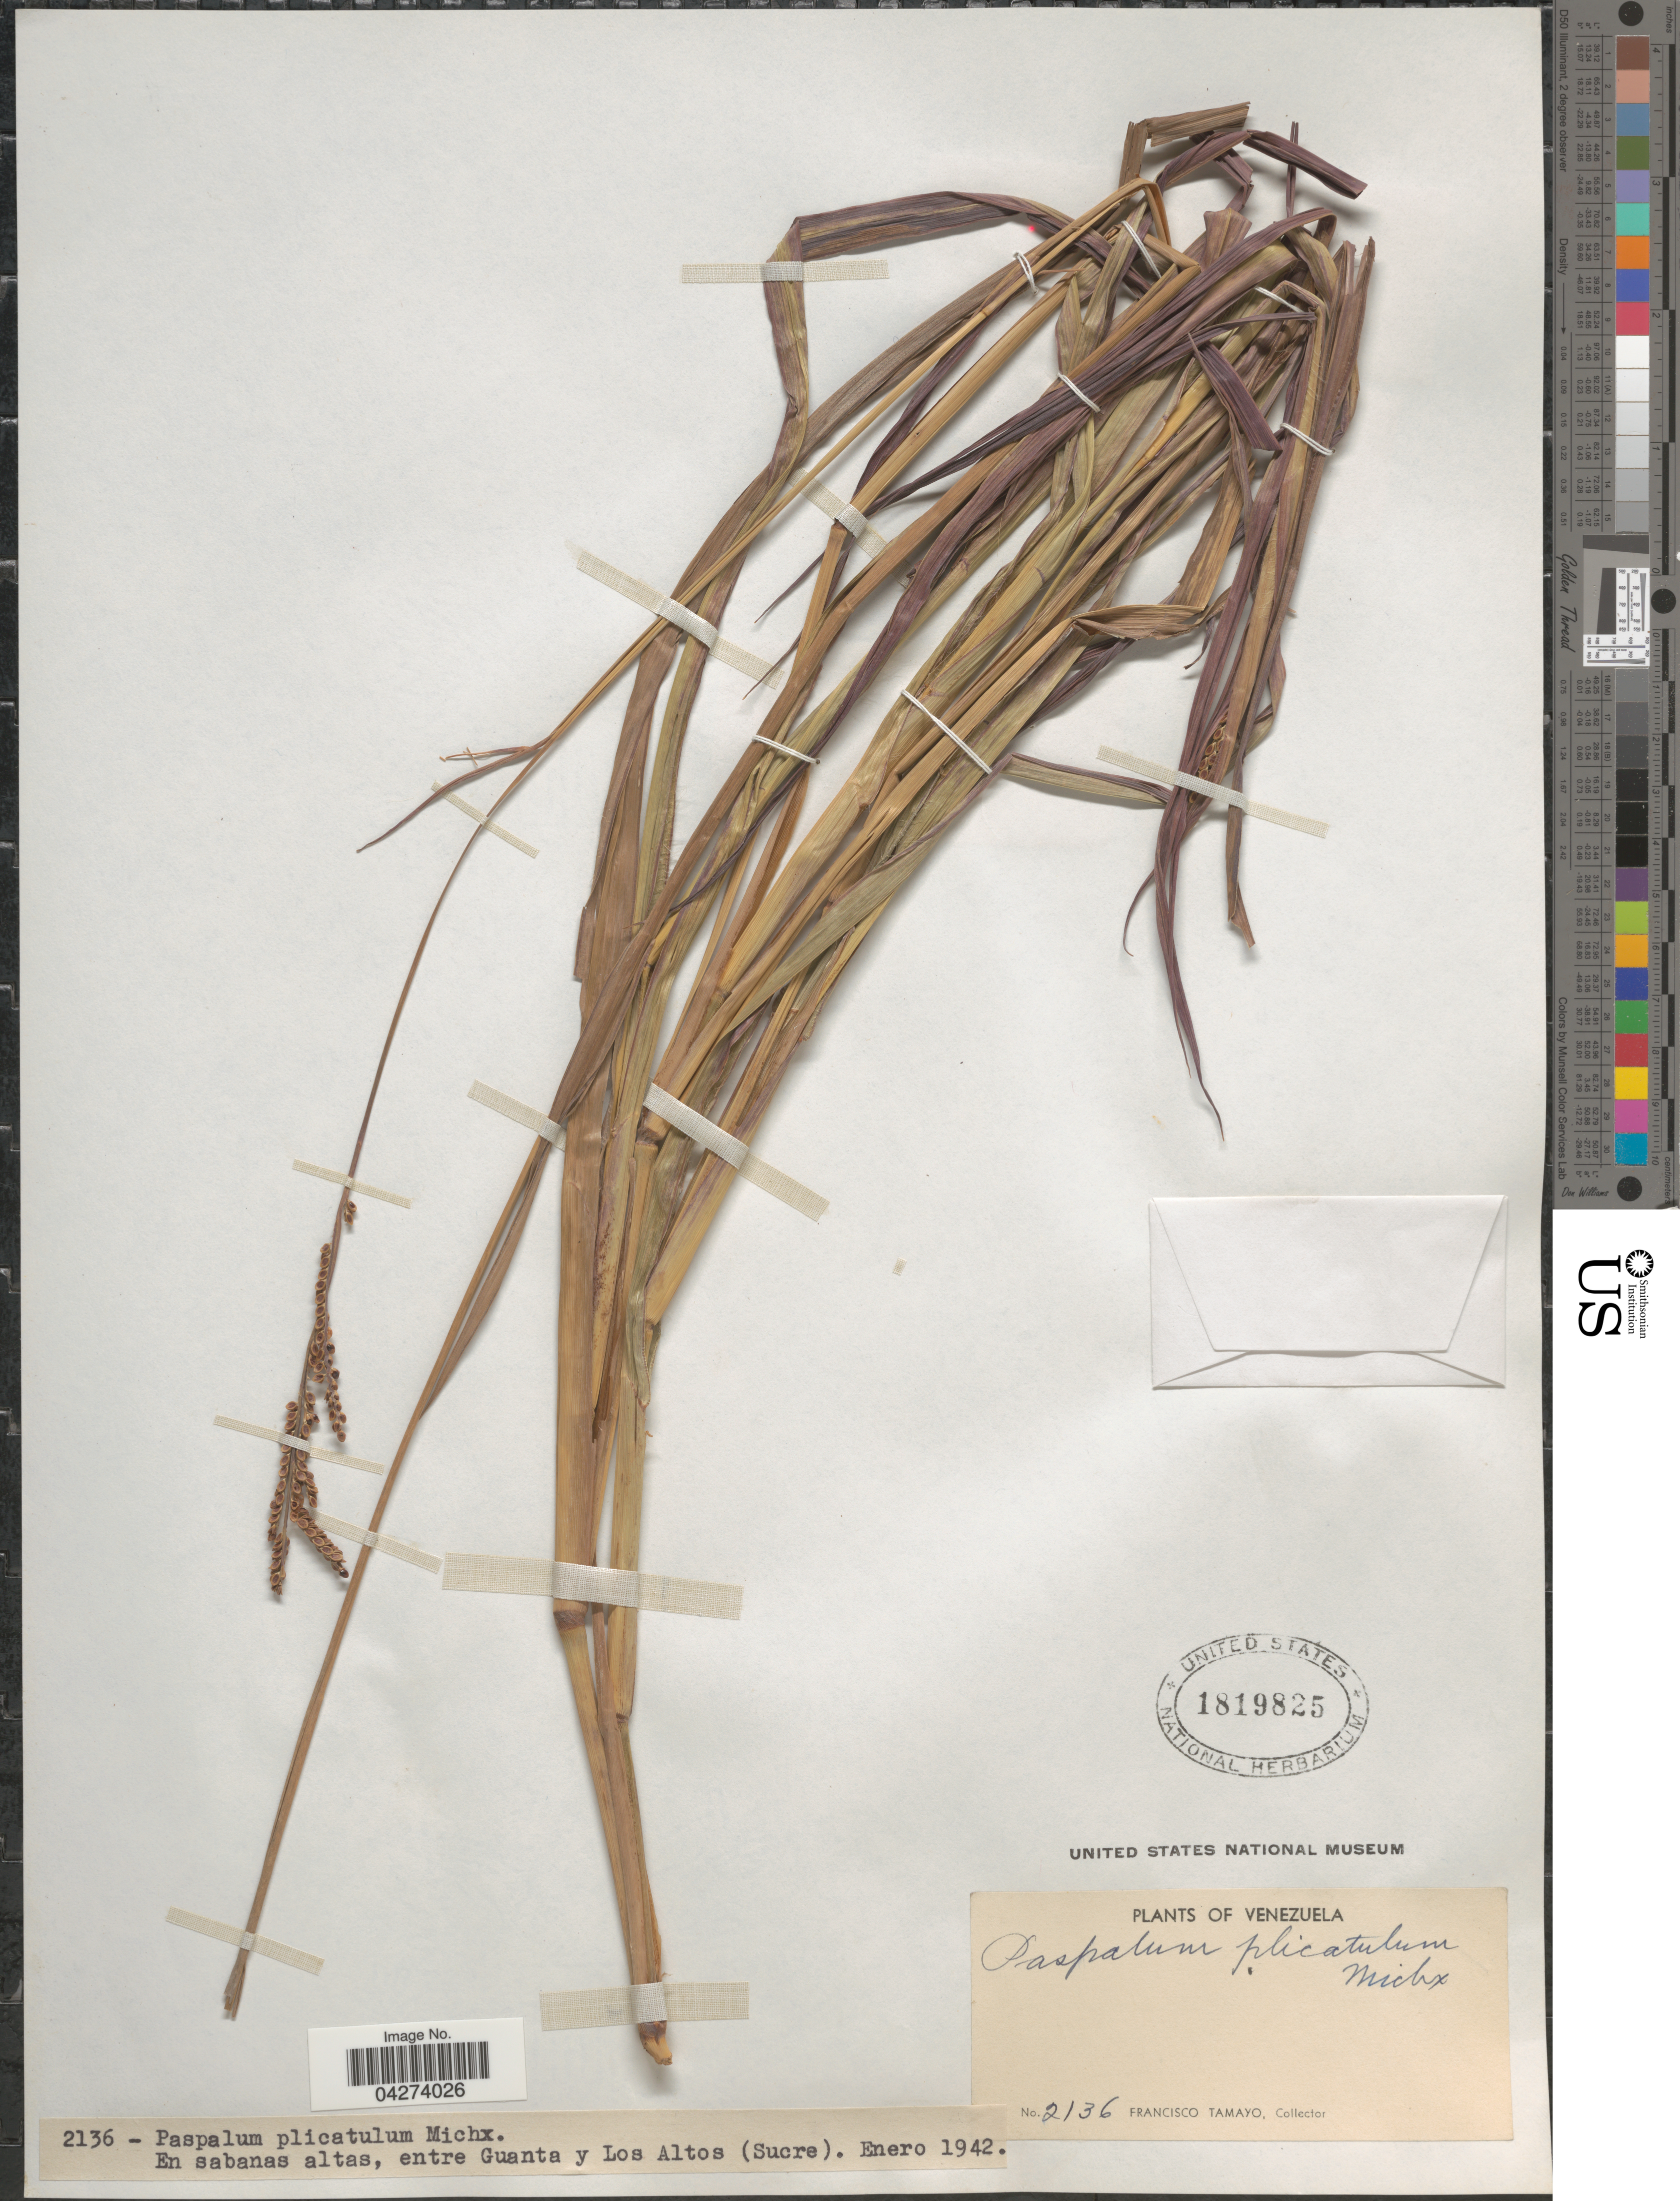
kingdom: Plantae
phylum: Tracheophyta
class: Liliopsida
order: Poales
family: Poaceae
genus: Paspalum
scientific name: Paspalum plicatulum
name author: Michx.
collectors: F. Tamayo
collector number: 2136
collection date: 1942-01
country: Venezuela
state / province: Sucre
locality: En sabanas altas, entre Guanta y Los Altos.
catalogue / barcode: US 1819825